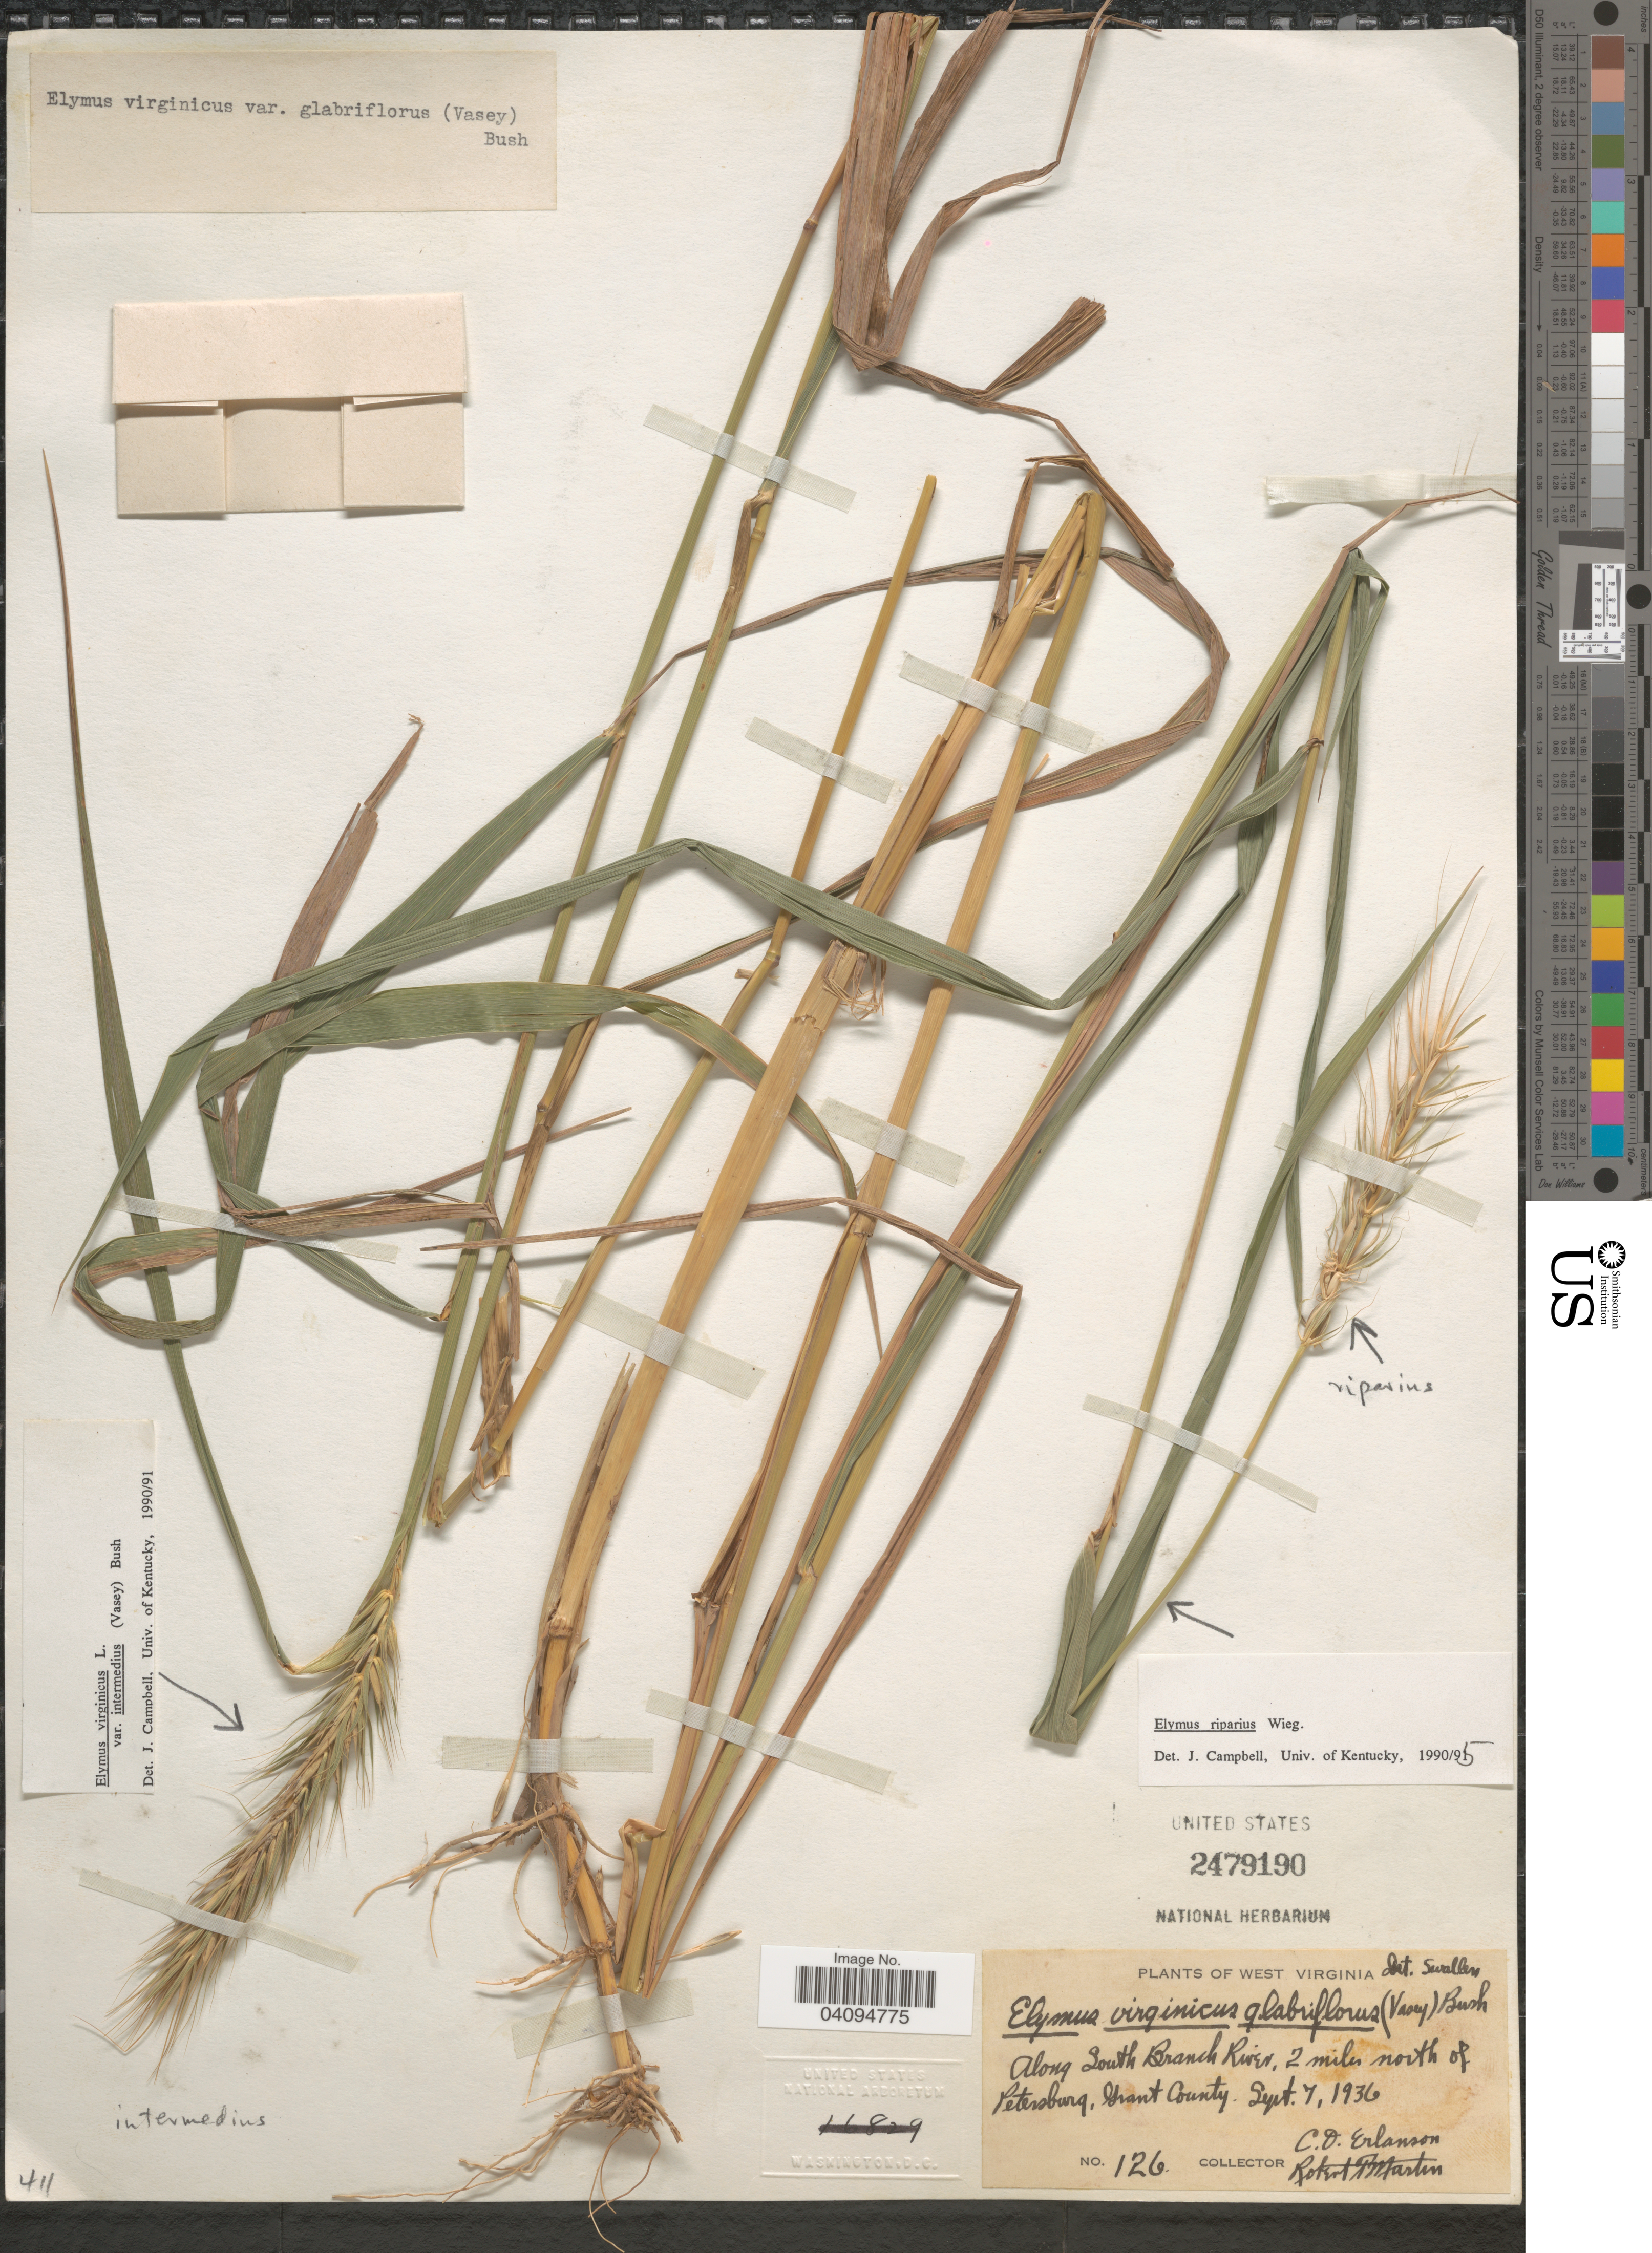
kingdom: Plantae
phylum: Tracheophyta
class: Liliopsida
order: Poales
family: Poaceae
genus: Elymus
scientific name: Elymus riparius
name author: Wiegand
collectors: C. O. Erlanson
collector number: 126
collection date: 1936-09-07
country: United States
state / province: West Virginia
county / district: Grant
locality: Along South Branch River, 2 miles north of Petersburg, Grant County.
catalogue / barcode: US 2479190